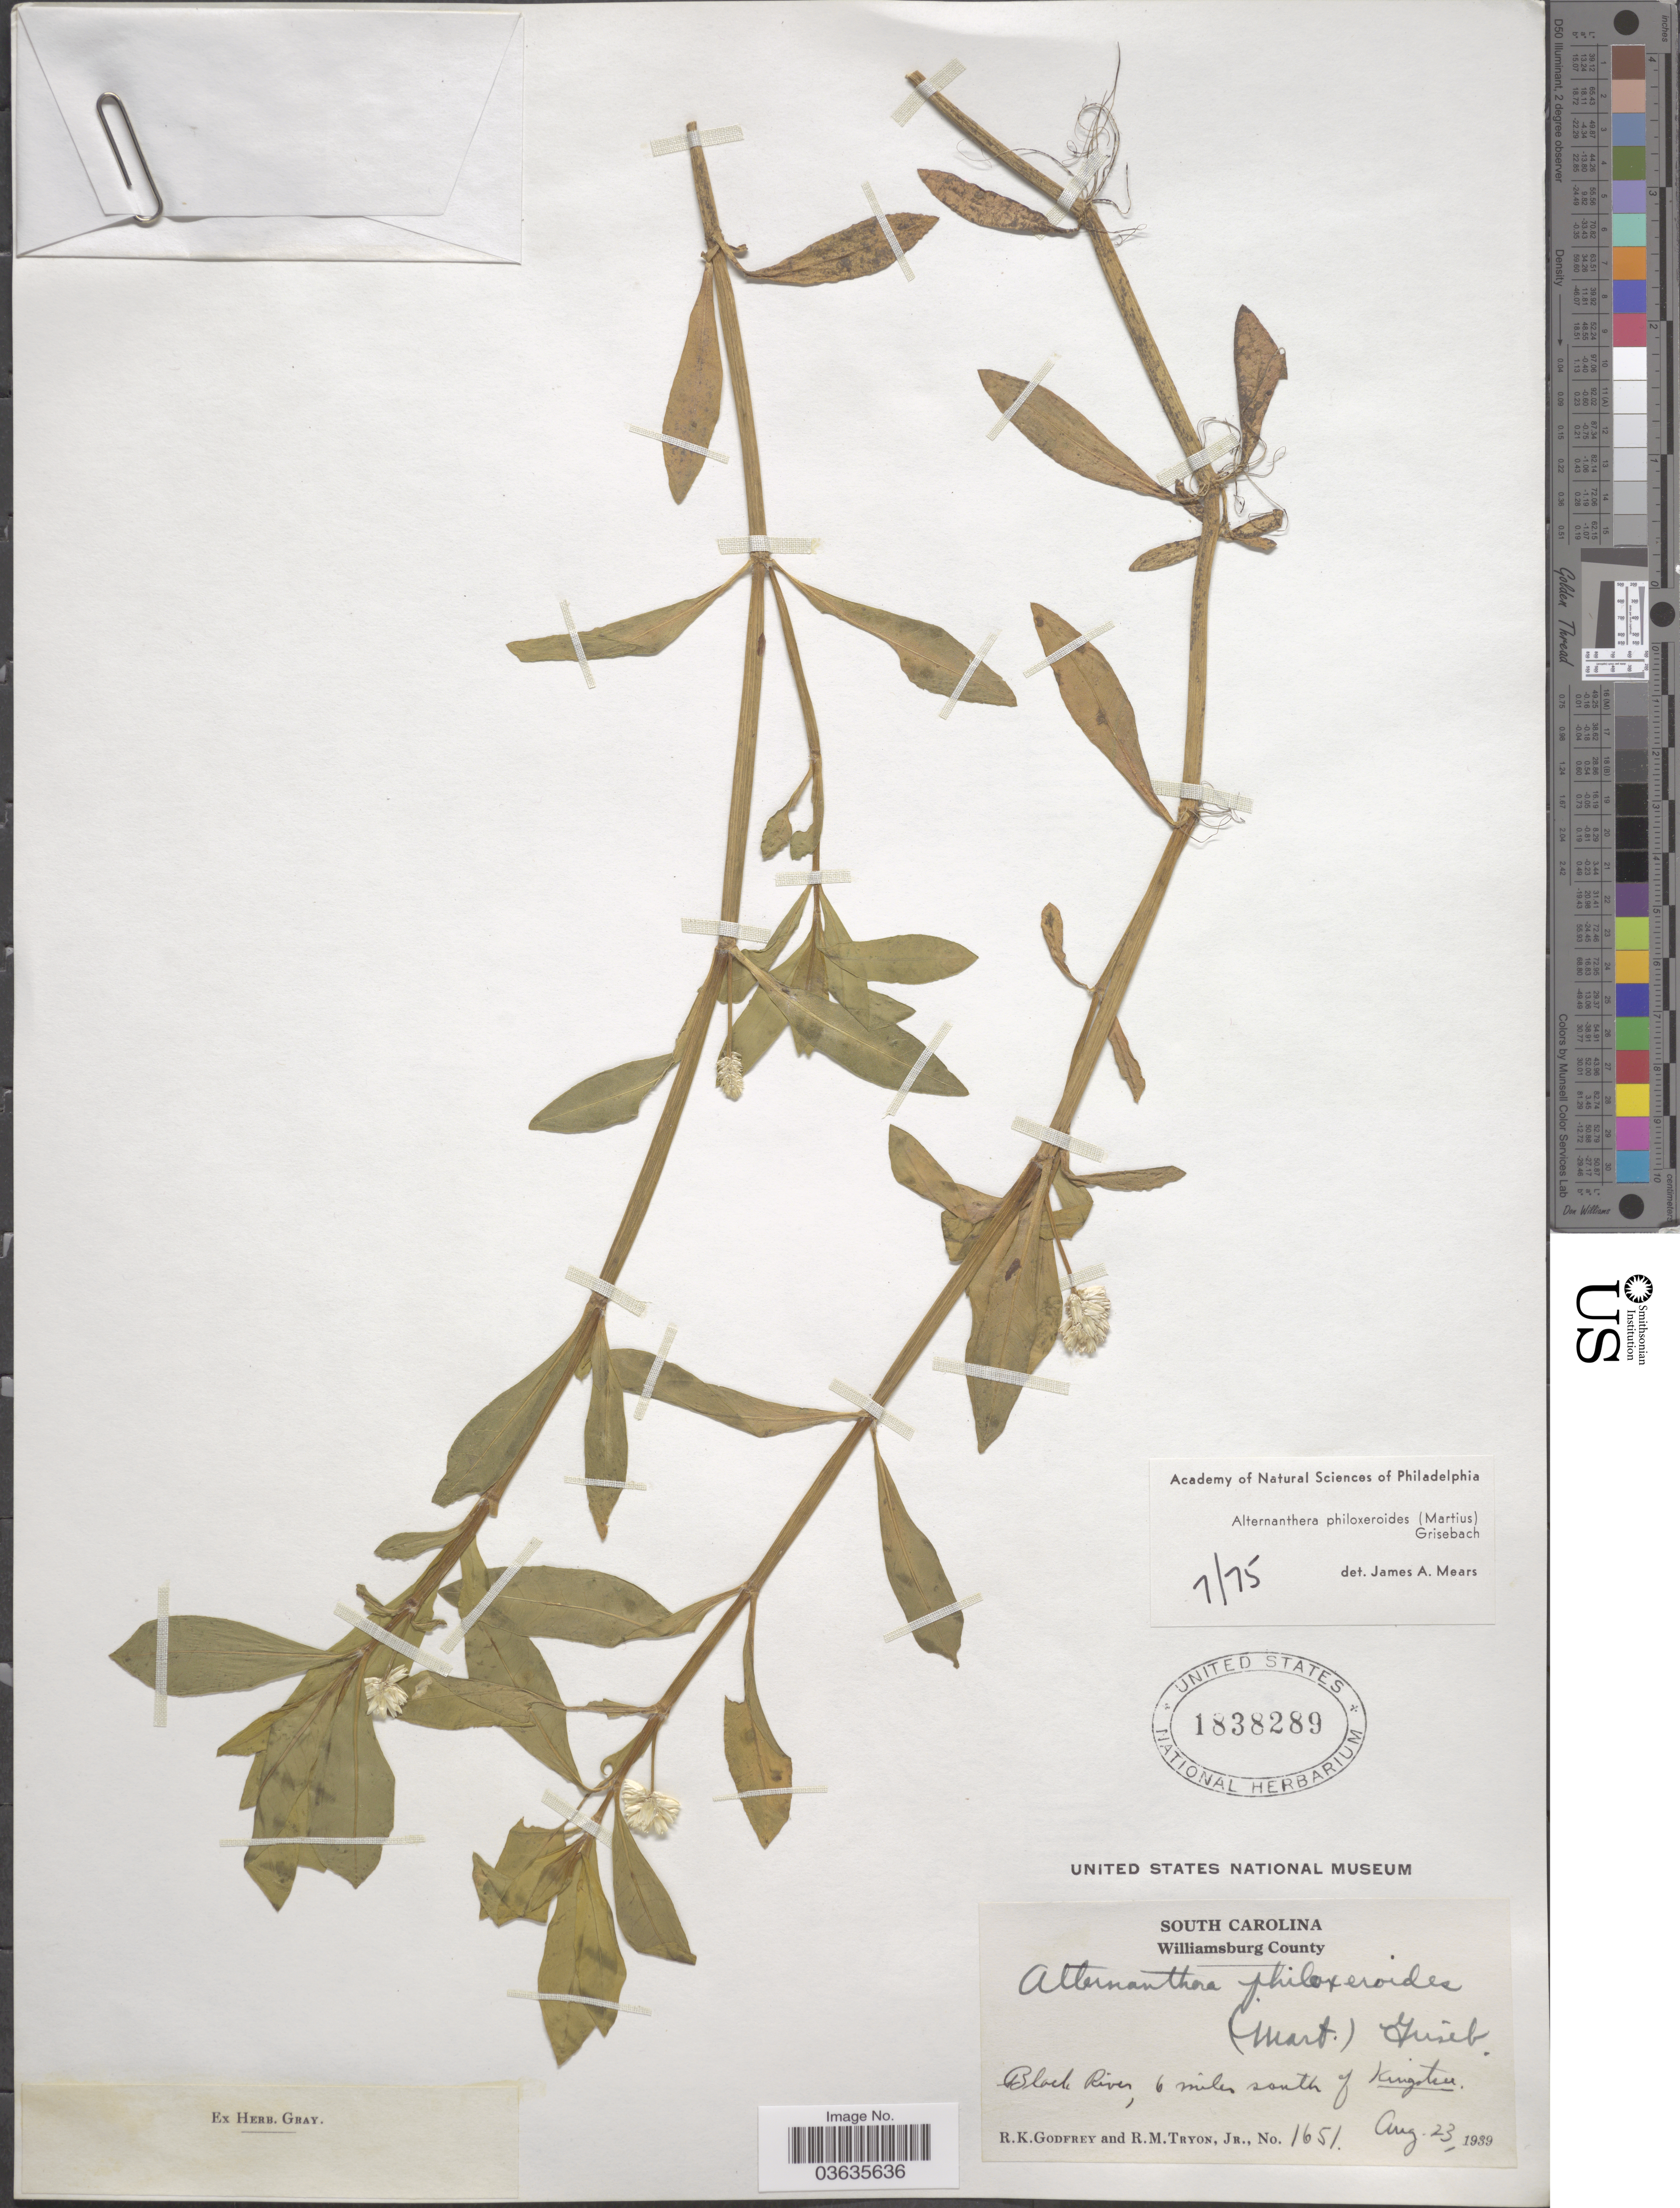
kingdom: Plantae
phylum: Tracheophyta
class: Magnoliopsida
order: Caryophyllales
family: Amaranthaceae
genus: Alternanthera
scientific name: Alternanthera philoxeroides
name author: (Mart.) Griseb.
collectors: R. K. Godfrey & R. Tryon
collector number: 1651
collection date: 1939-08-23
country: United States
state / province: South Carolina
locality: Williamsburg County. Black River, 6 miles south of Kingston.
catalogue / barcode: US 1838289